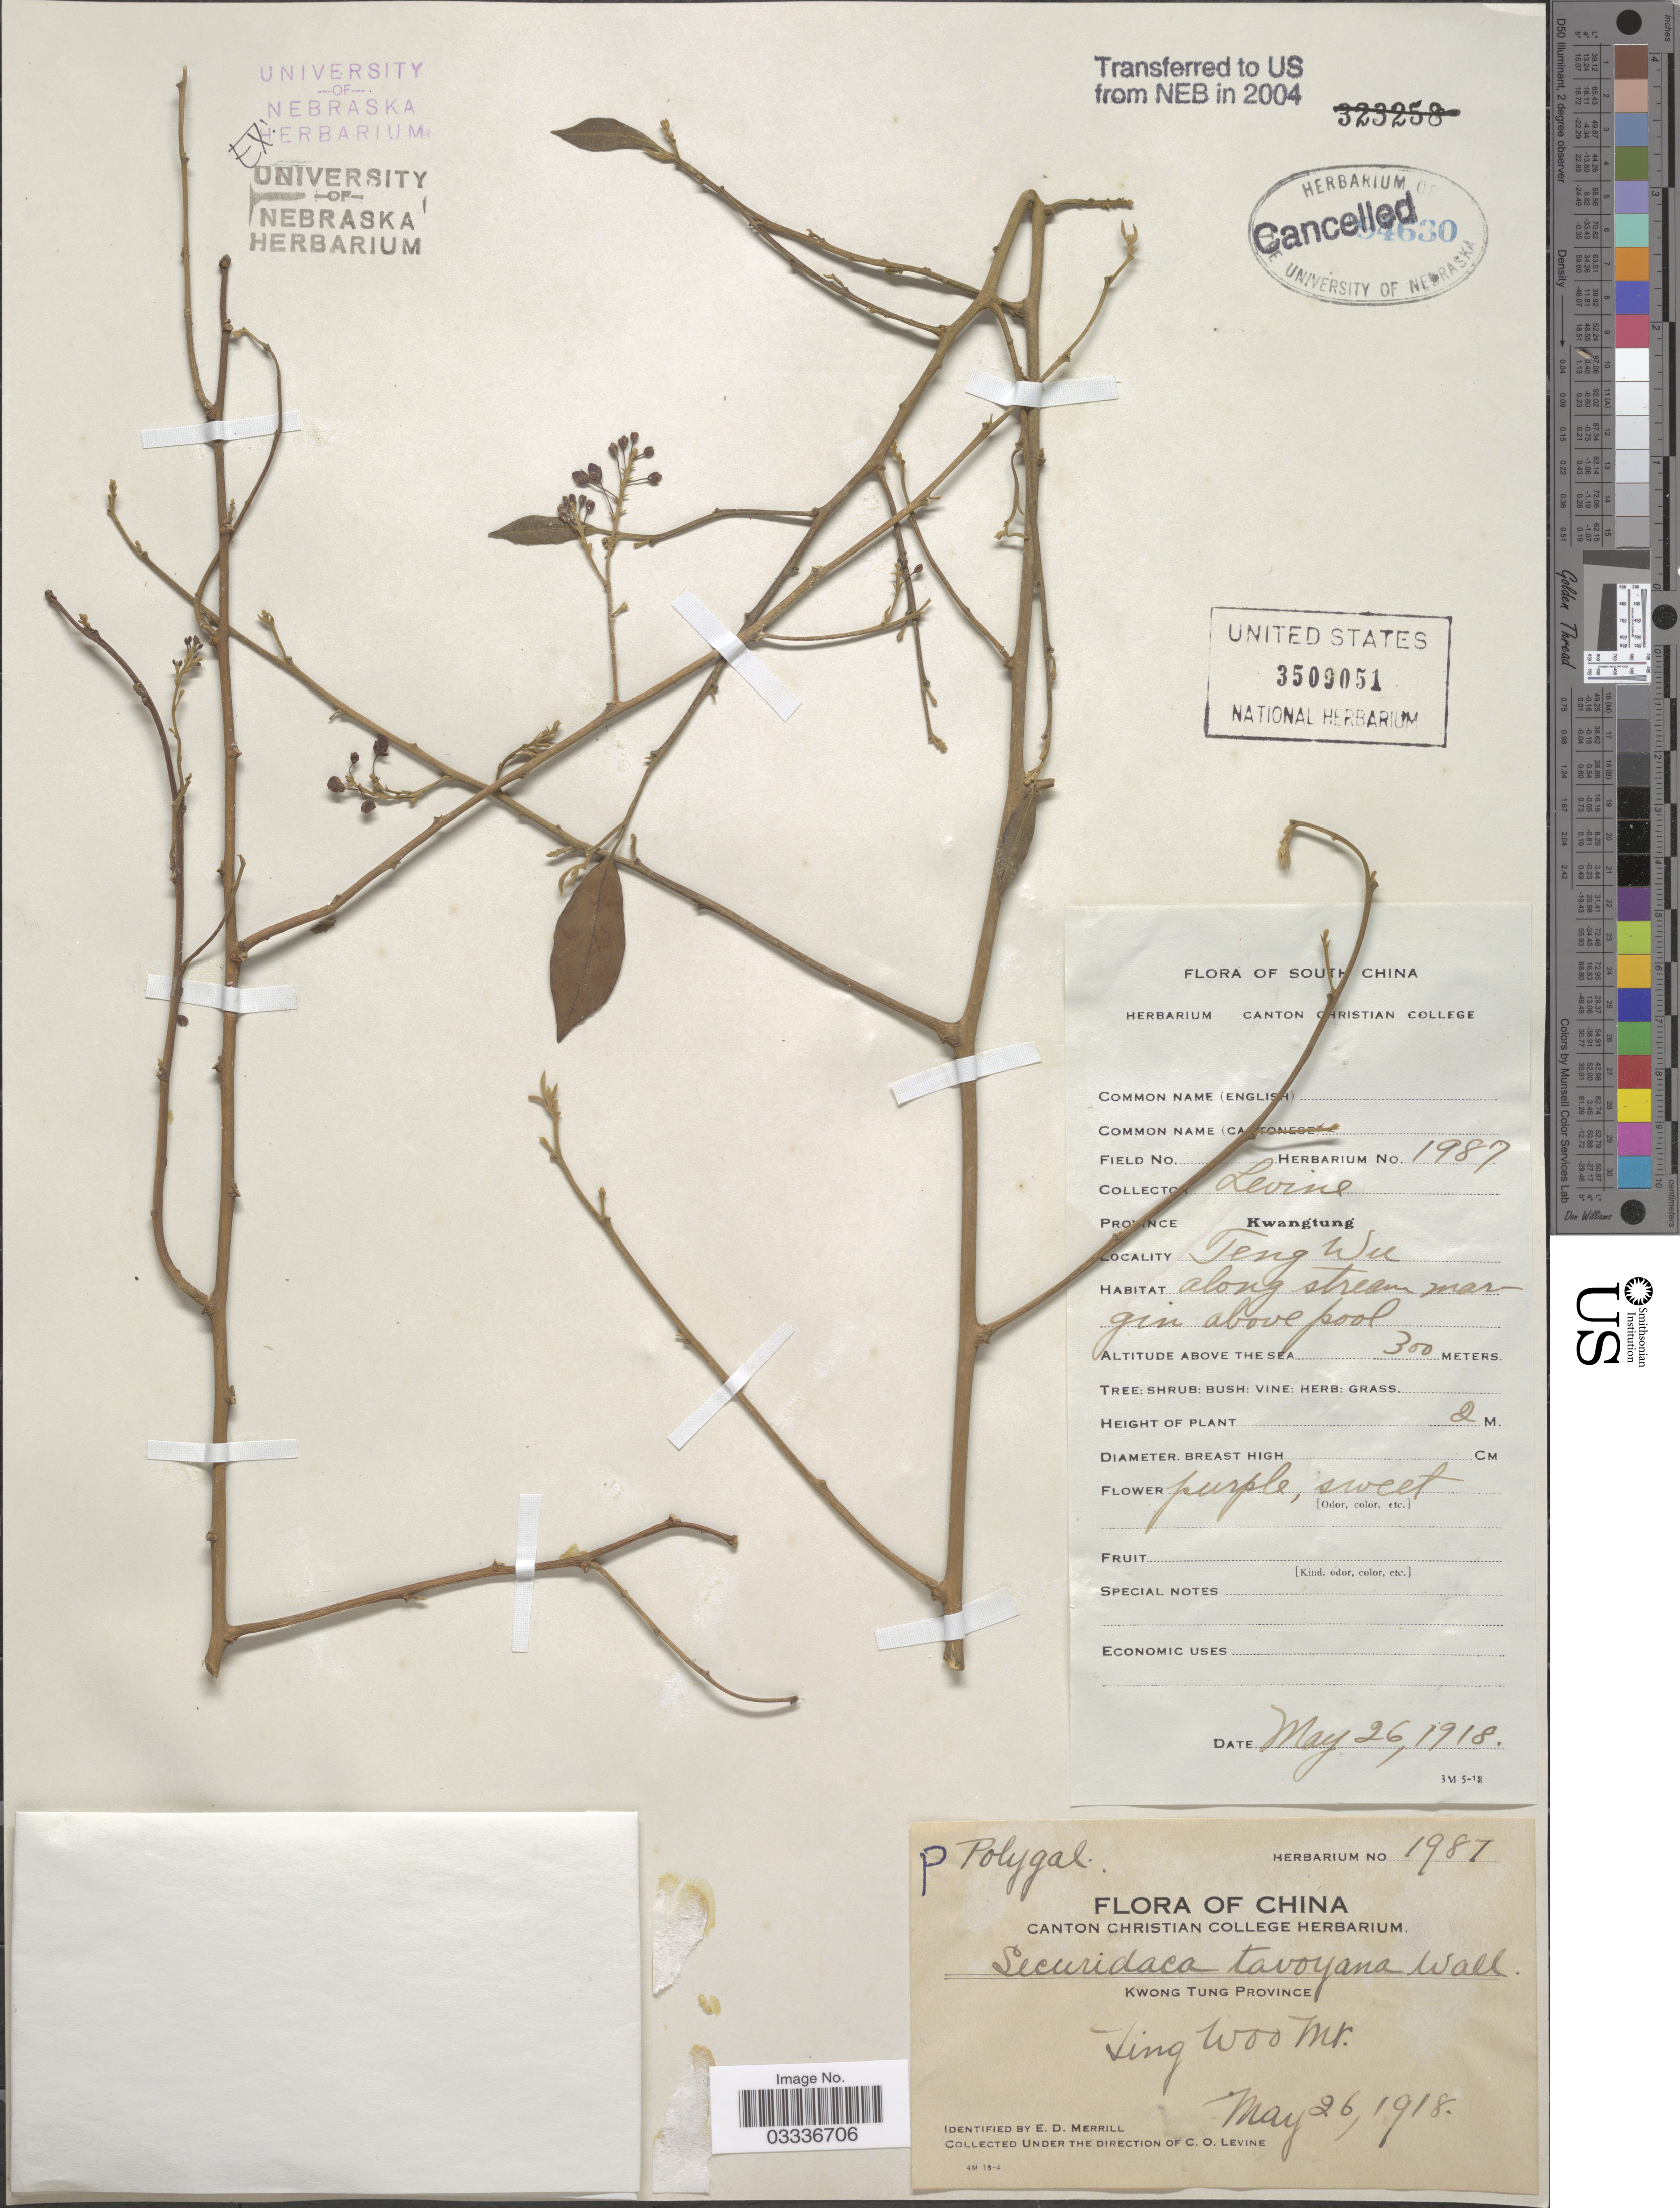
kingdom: Plantae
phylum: Tracheophyta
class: Magnoliopsida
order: Fabales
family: Polygalaceae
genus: Securidaca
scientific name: Securidaca tavoyana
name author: Wall. ex A.W. Benn.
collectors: C. O. Levine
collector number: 1987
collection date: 1918-05-26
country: China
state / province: Guangdong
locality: South China. Kwangtung. Ting Woo Mt. Teng Wee. [interpreted] Along stream margin above pool.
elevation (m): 300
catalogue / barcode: US 3509051